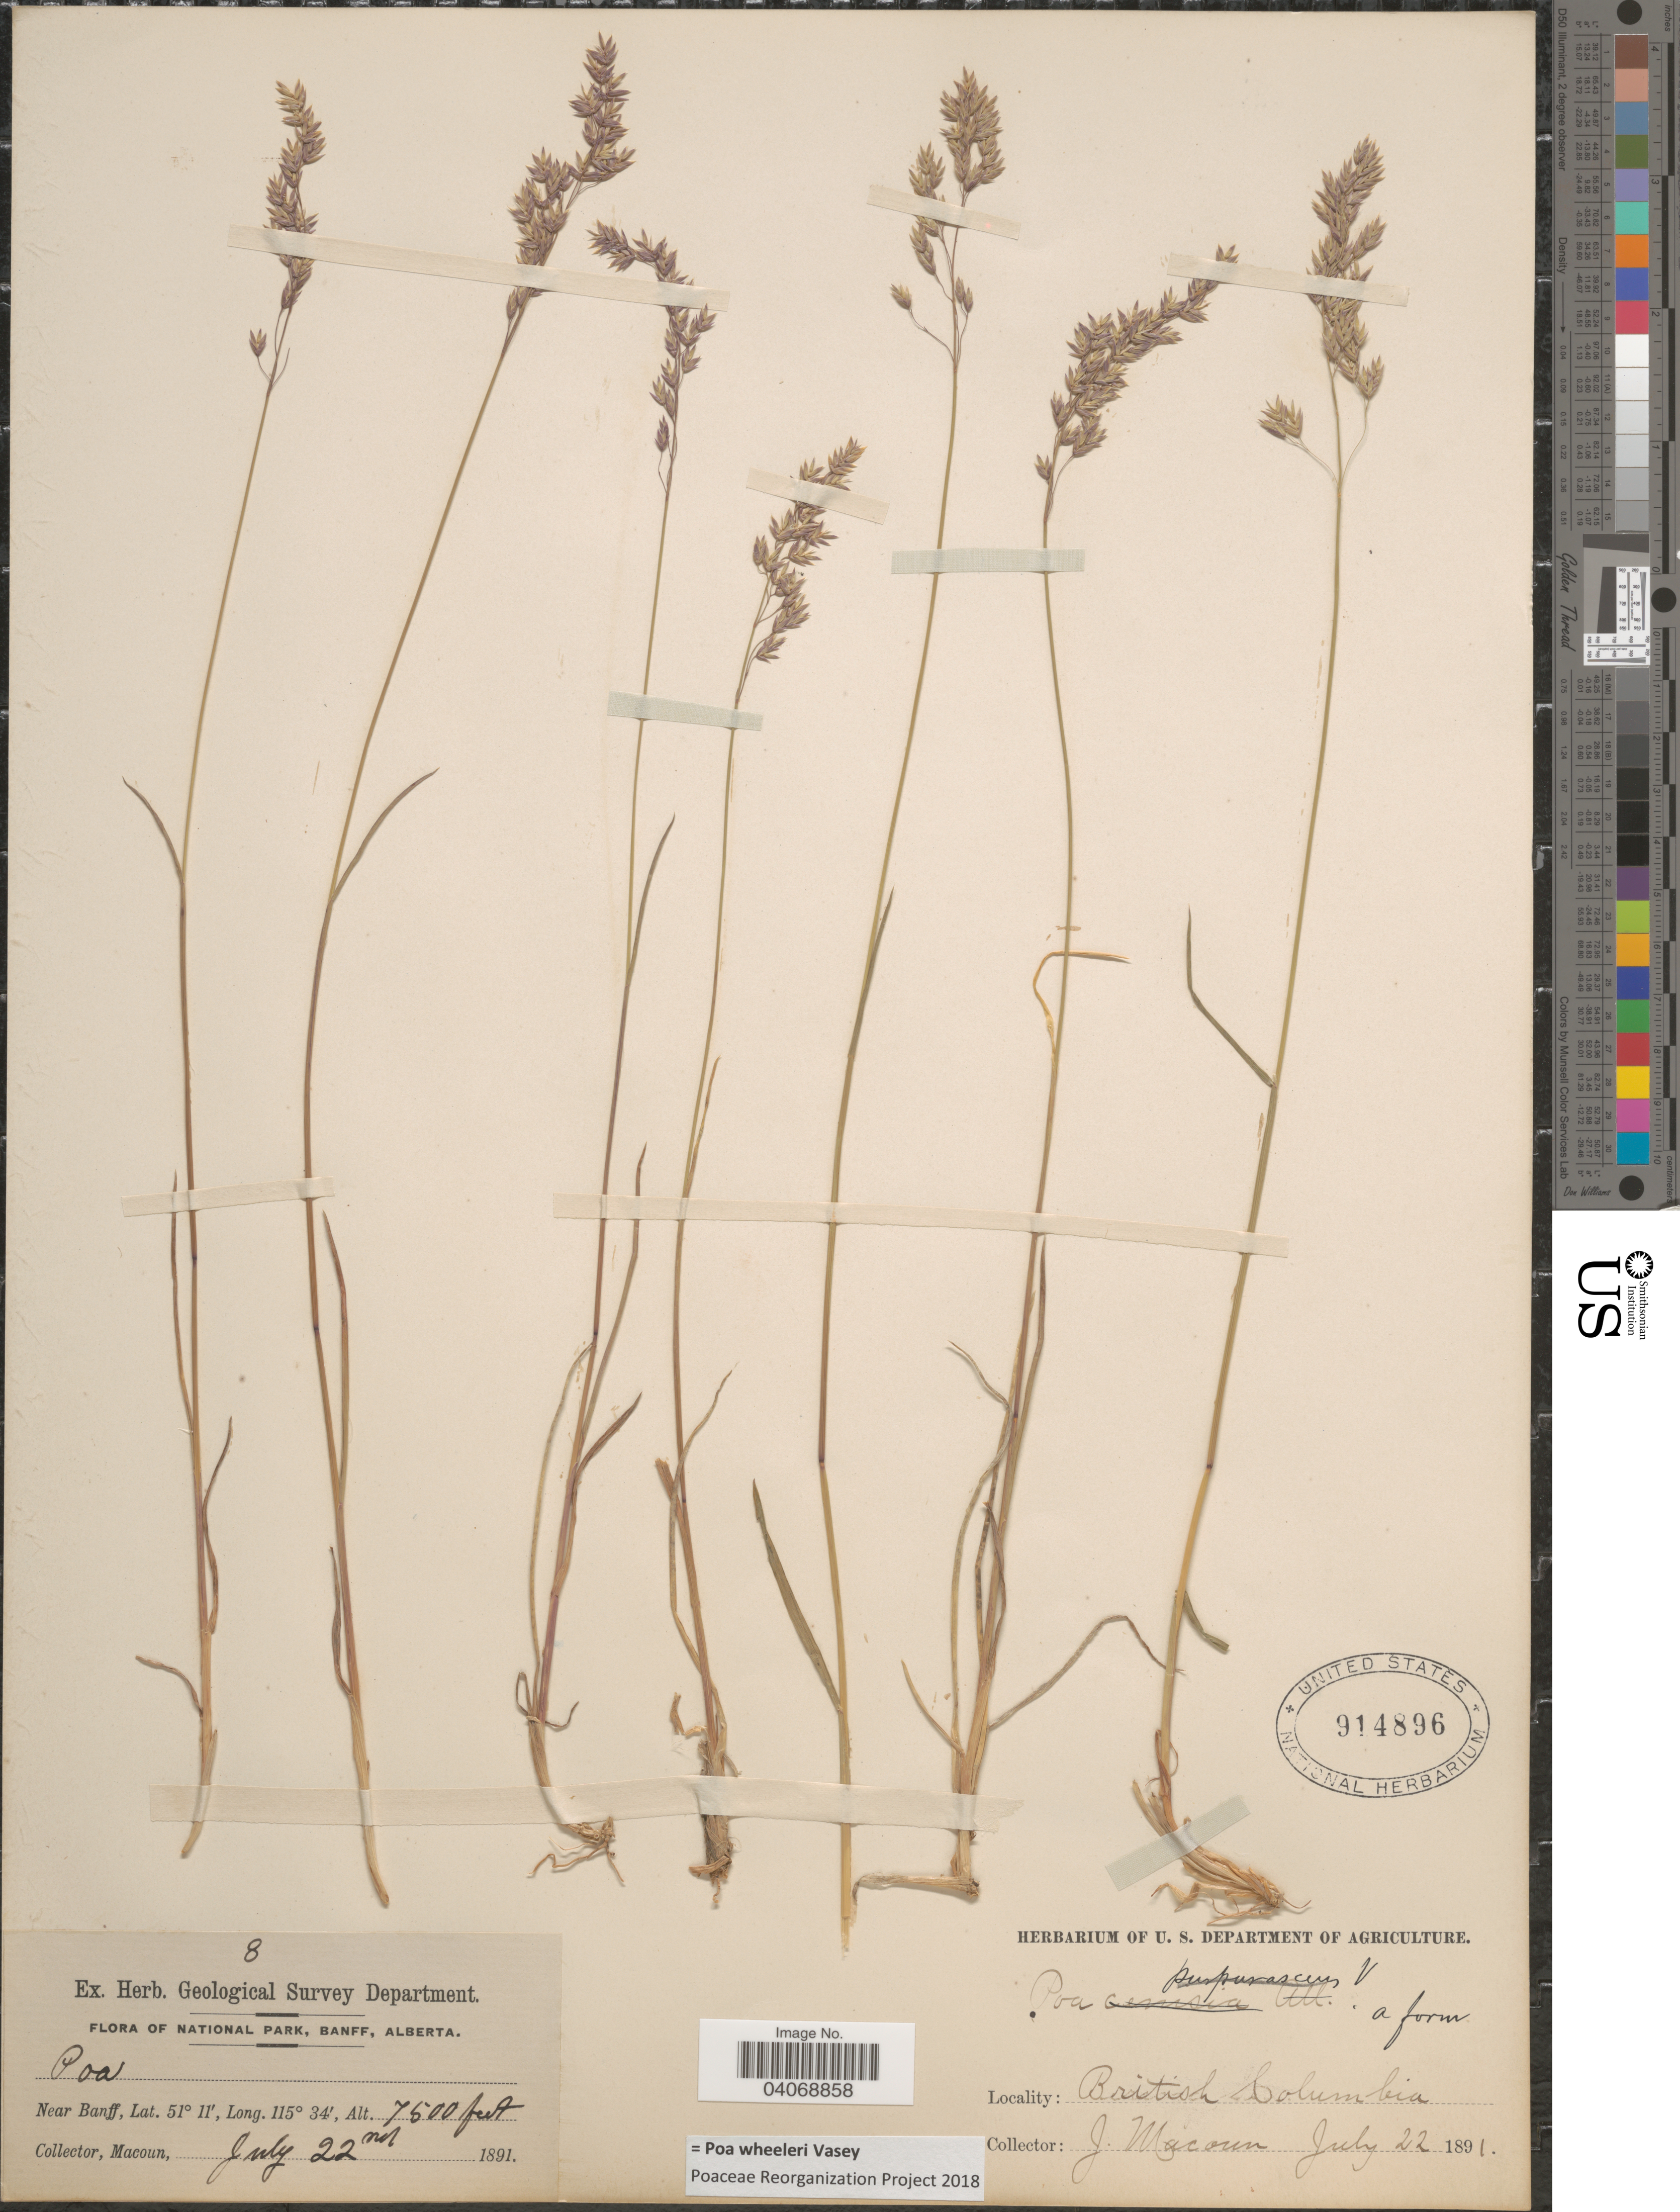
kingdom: Plantae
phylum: Tracheophyta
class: Liliopsida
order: Poales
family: Poaceae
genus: Poa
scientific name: Poa wheeleri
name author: Vasey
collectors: J. Macoun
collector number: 8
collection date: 1891-07-22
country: Canada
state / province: British Columbia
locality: Herb. Geological Survey Department. National Park, Banff. Near Banff.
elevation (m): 2286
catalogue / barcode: US 914896